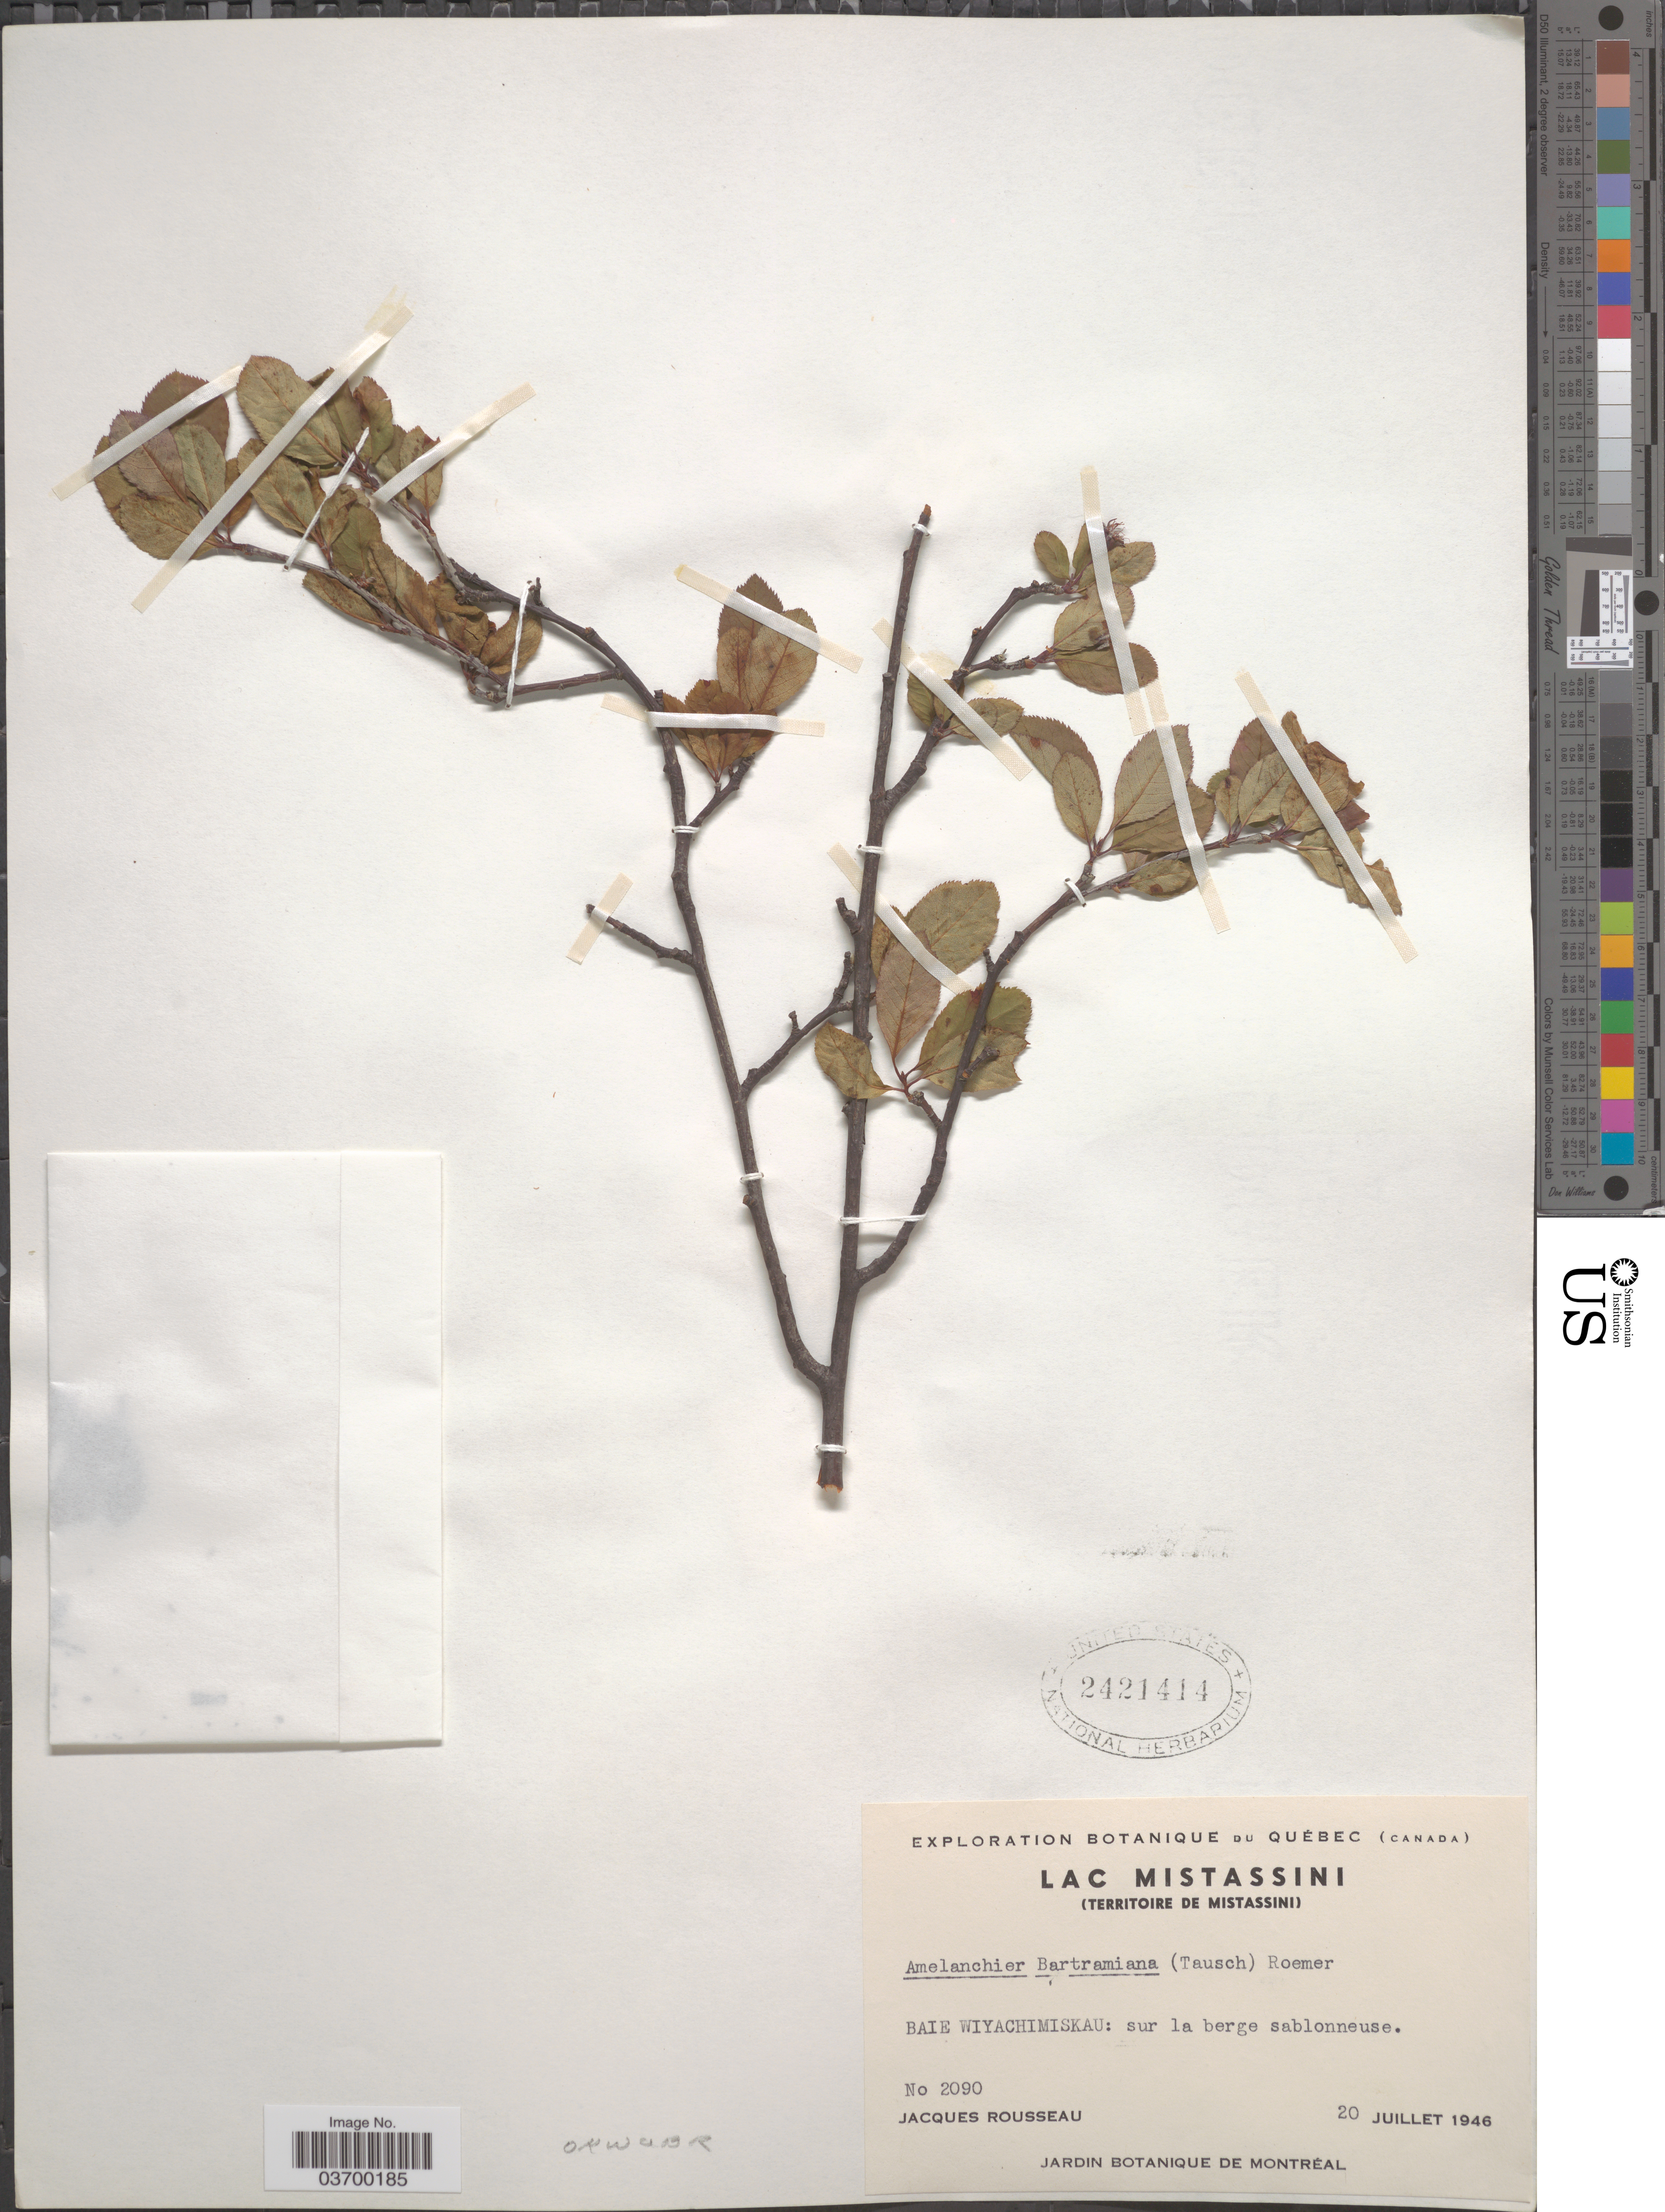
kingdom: Plantae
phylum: Tracheophyta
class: Magnoliopsida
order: Rosales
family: Rosaceae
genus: Amelanchier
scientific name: Amelanchier bartramiana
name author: (Tausch) M. Roem.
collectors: J. Rousseau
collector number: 2090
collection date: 1946-07-20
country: Canada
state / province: Quebec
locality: Lac Mistassini (Territoire de Mistassini). Baie Wiyachimiskau: sur la berge sablonneuse.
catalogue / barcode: US 2421414